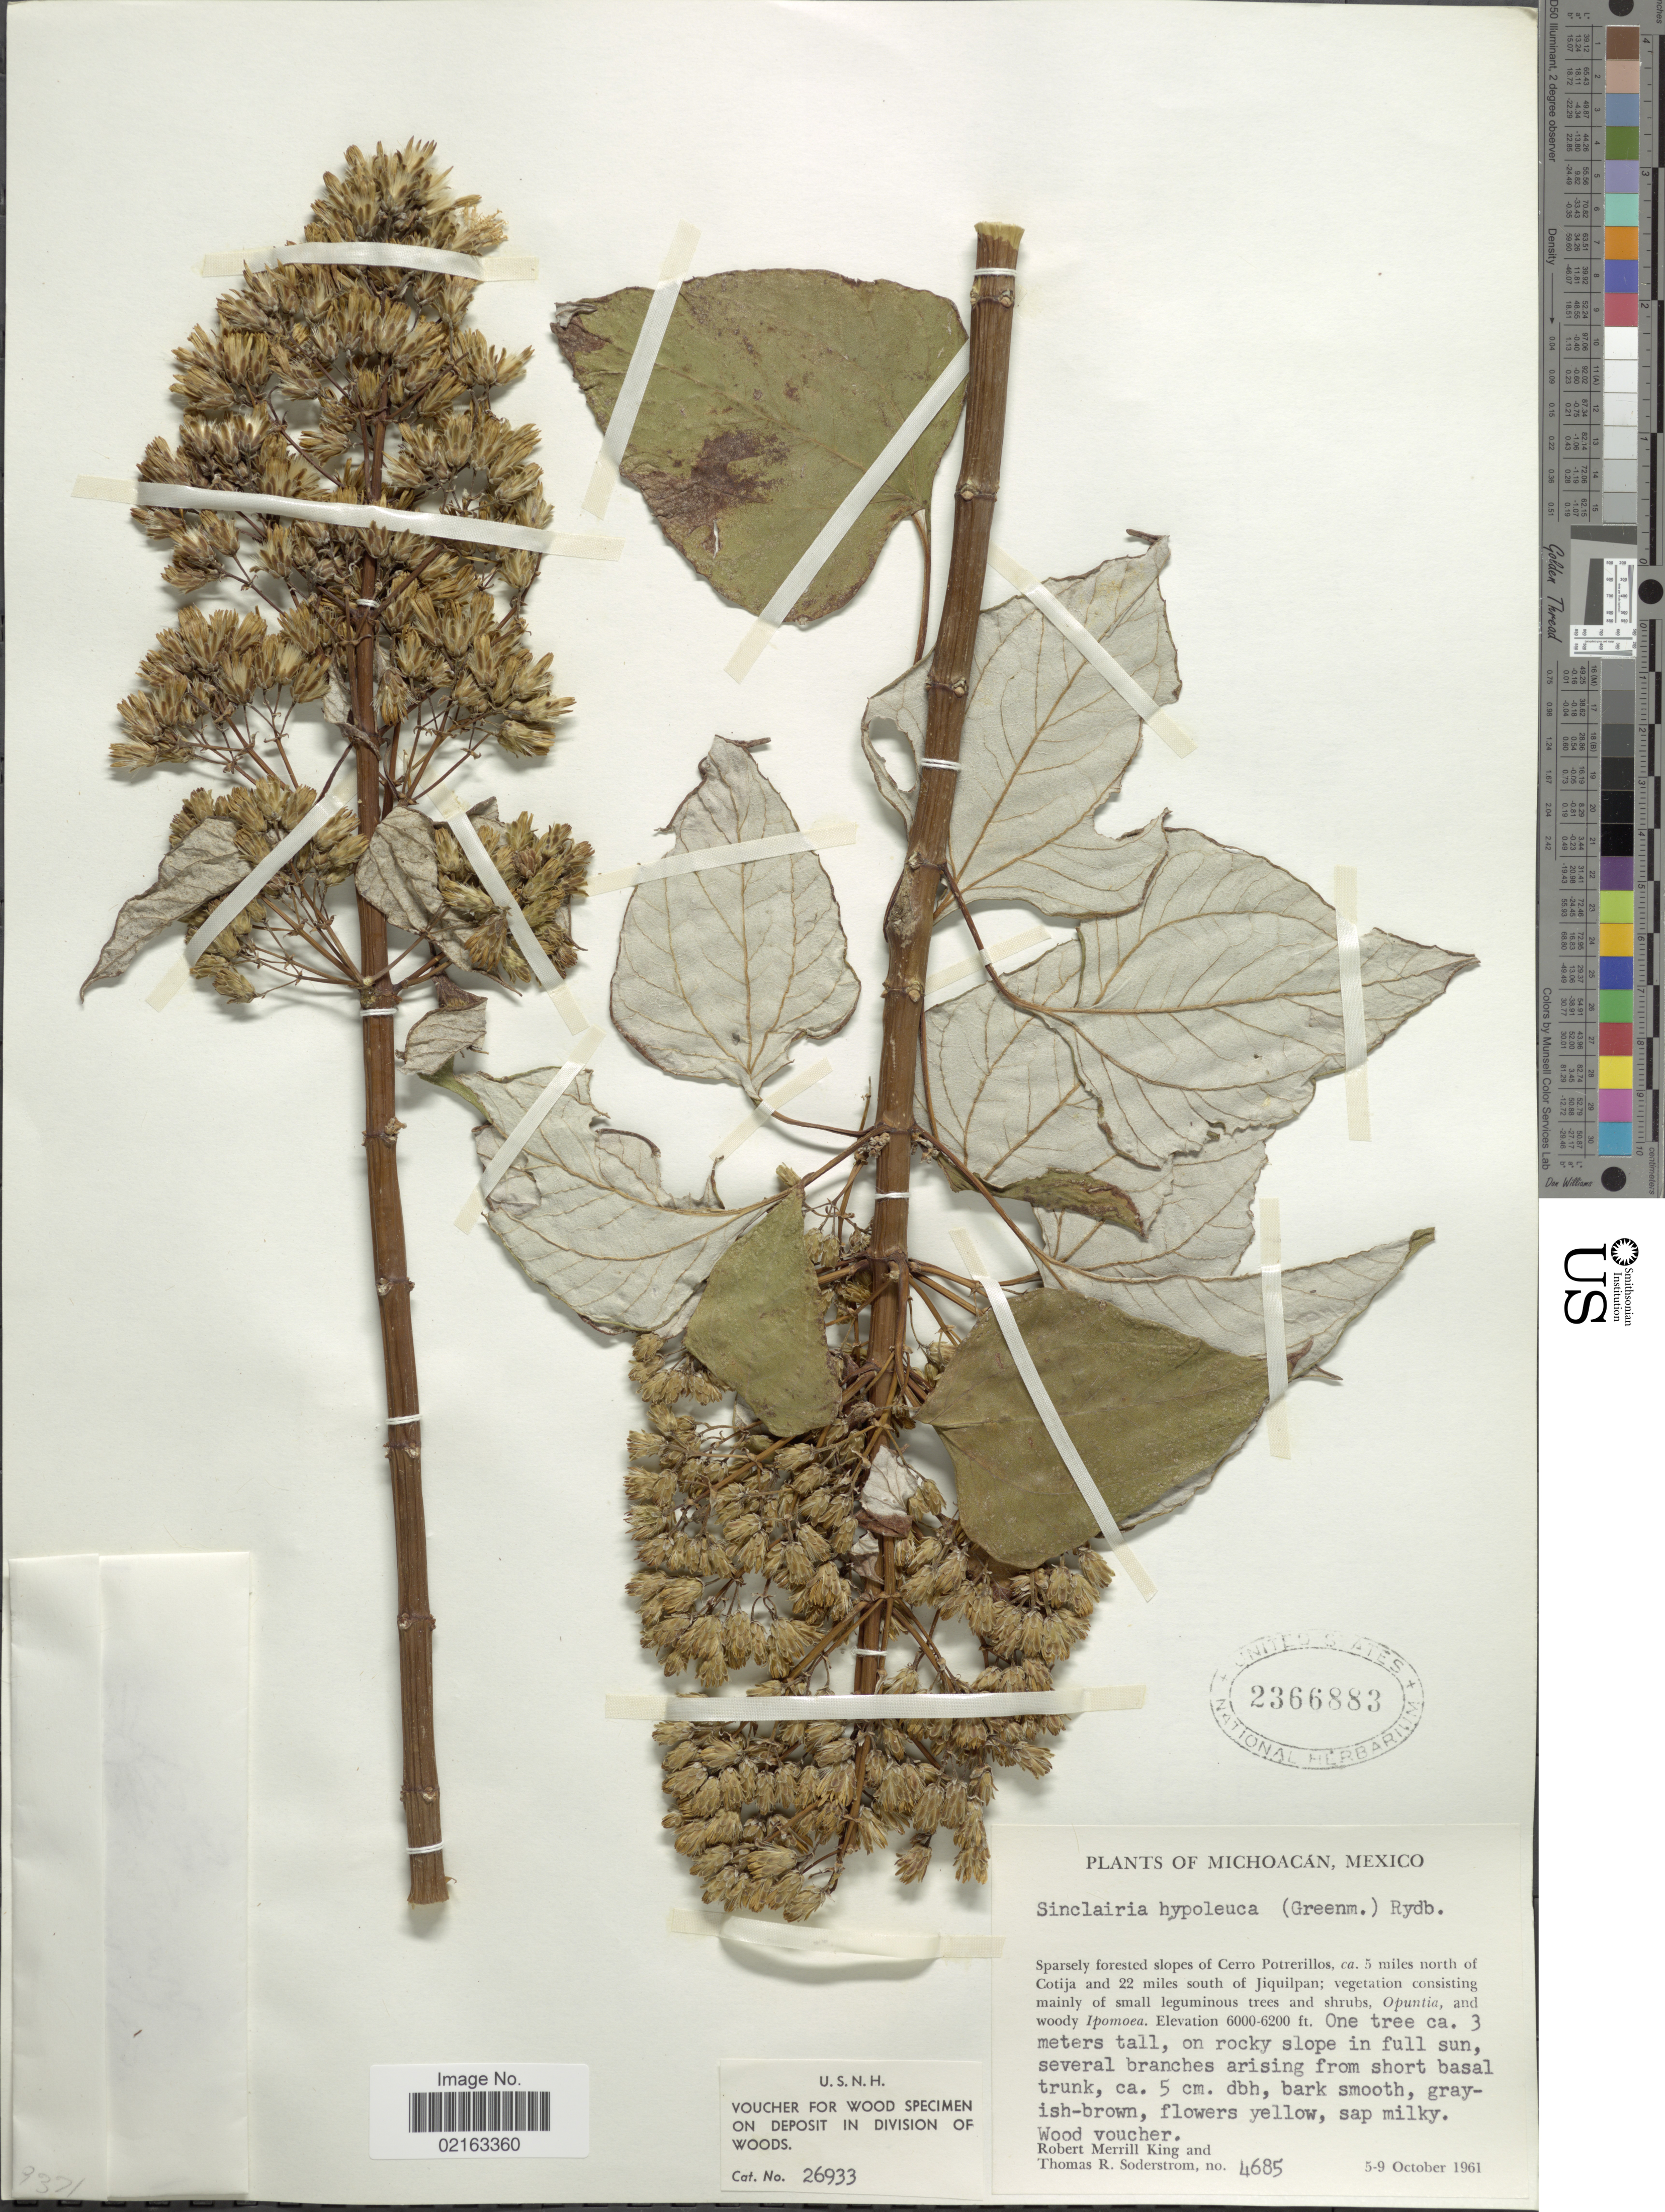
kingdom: Plantae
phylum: Tracheophyta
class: Magnoliopsida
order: Asterales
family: Asteraceae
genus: Sinclairia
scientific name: Sinclairia glabra var. hypoleuca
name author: (Greenm.) B.L. Turner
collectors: R. M. King & T. R. Soderstrom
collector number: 4685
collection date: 1961-10-05/1961-10-09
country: Mexico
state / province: Michoacán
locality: Sparsely forested slopes of Cerro Potrerillos, ca. 5 miles north of Cotija and 22 miles south of Jiquilpan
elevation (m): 1829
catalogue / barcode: US 2366883